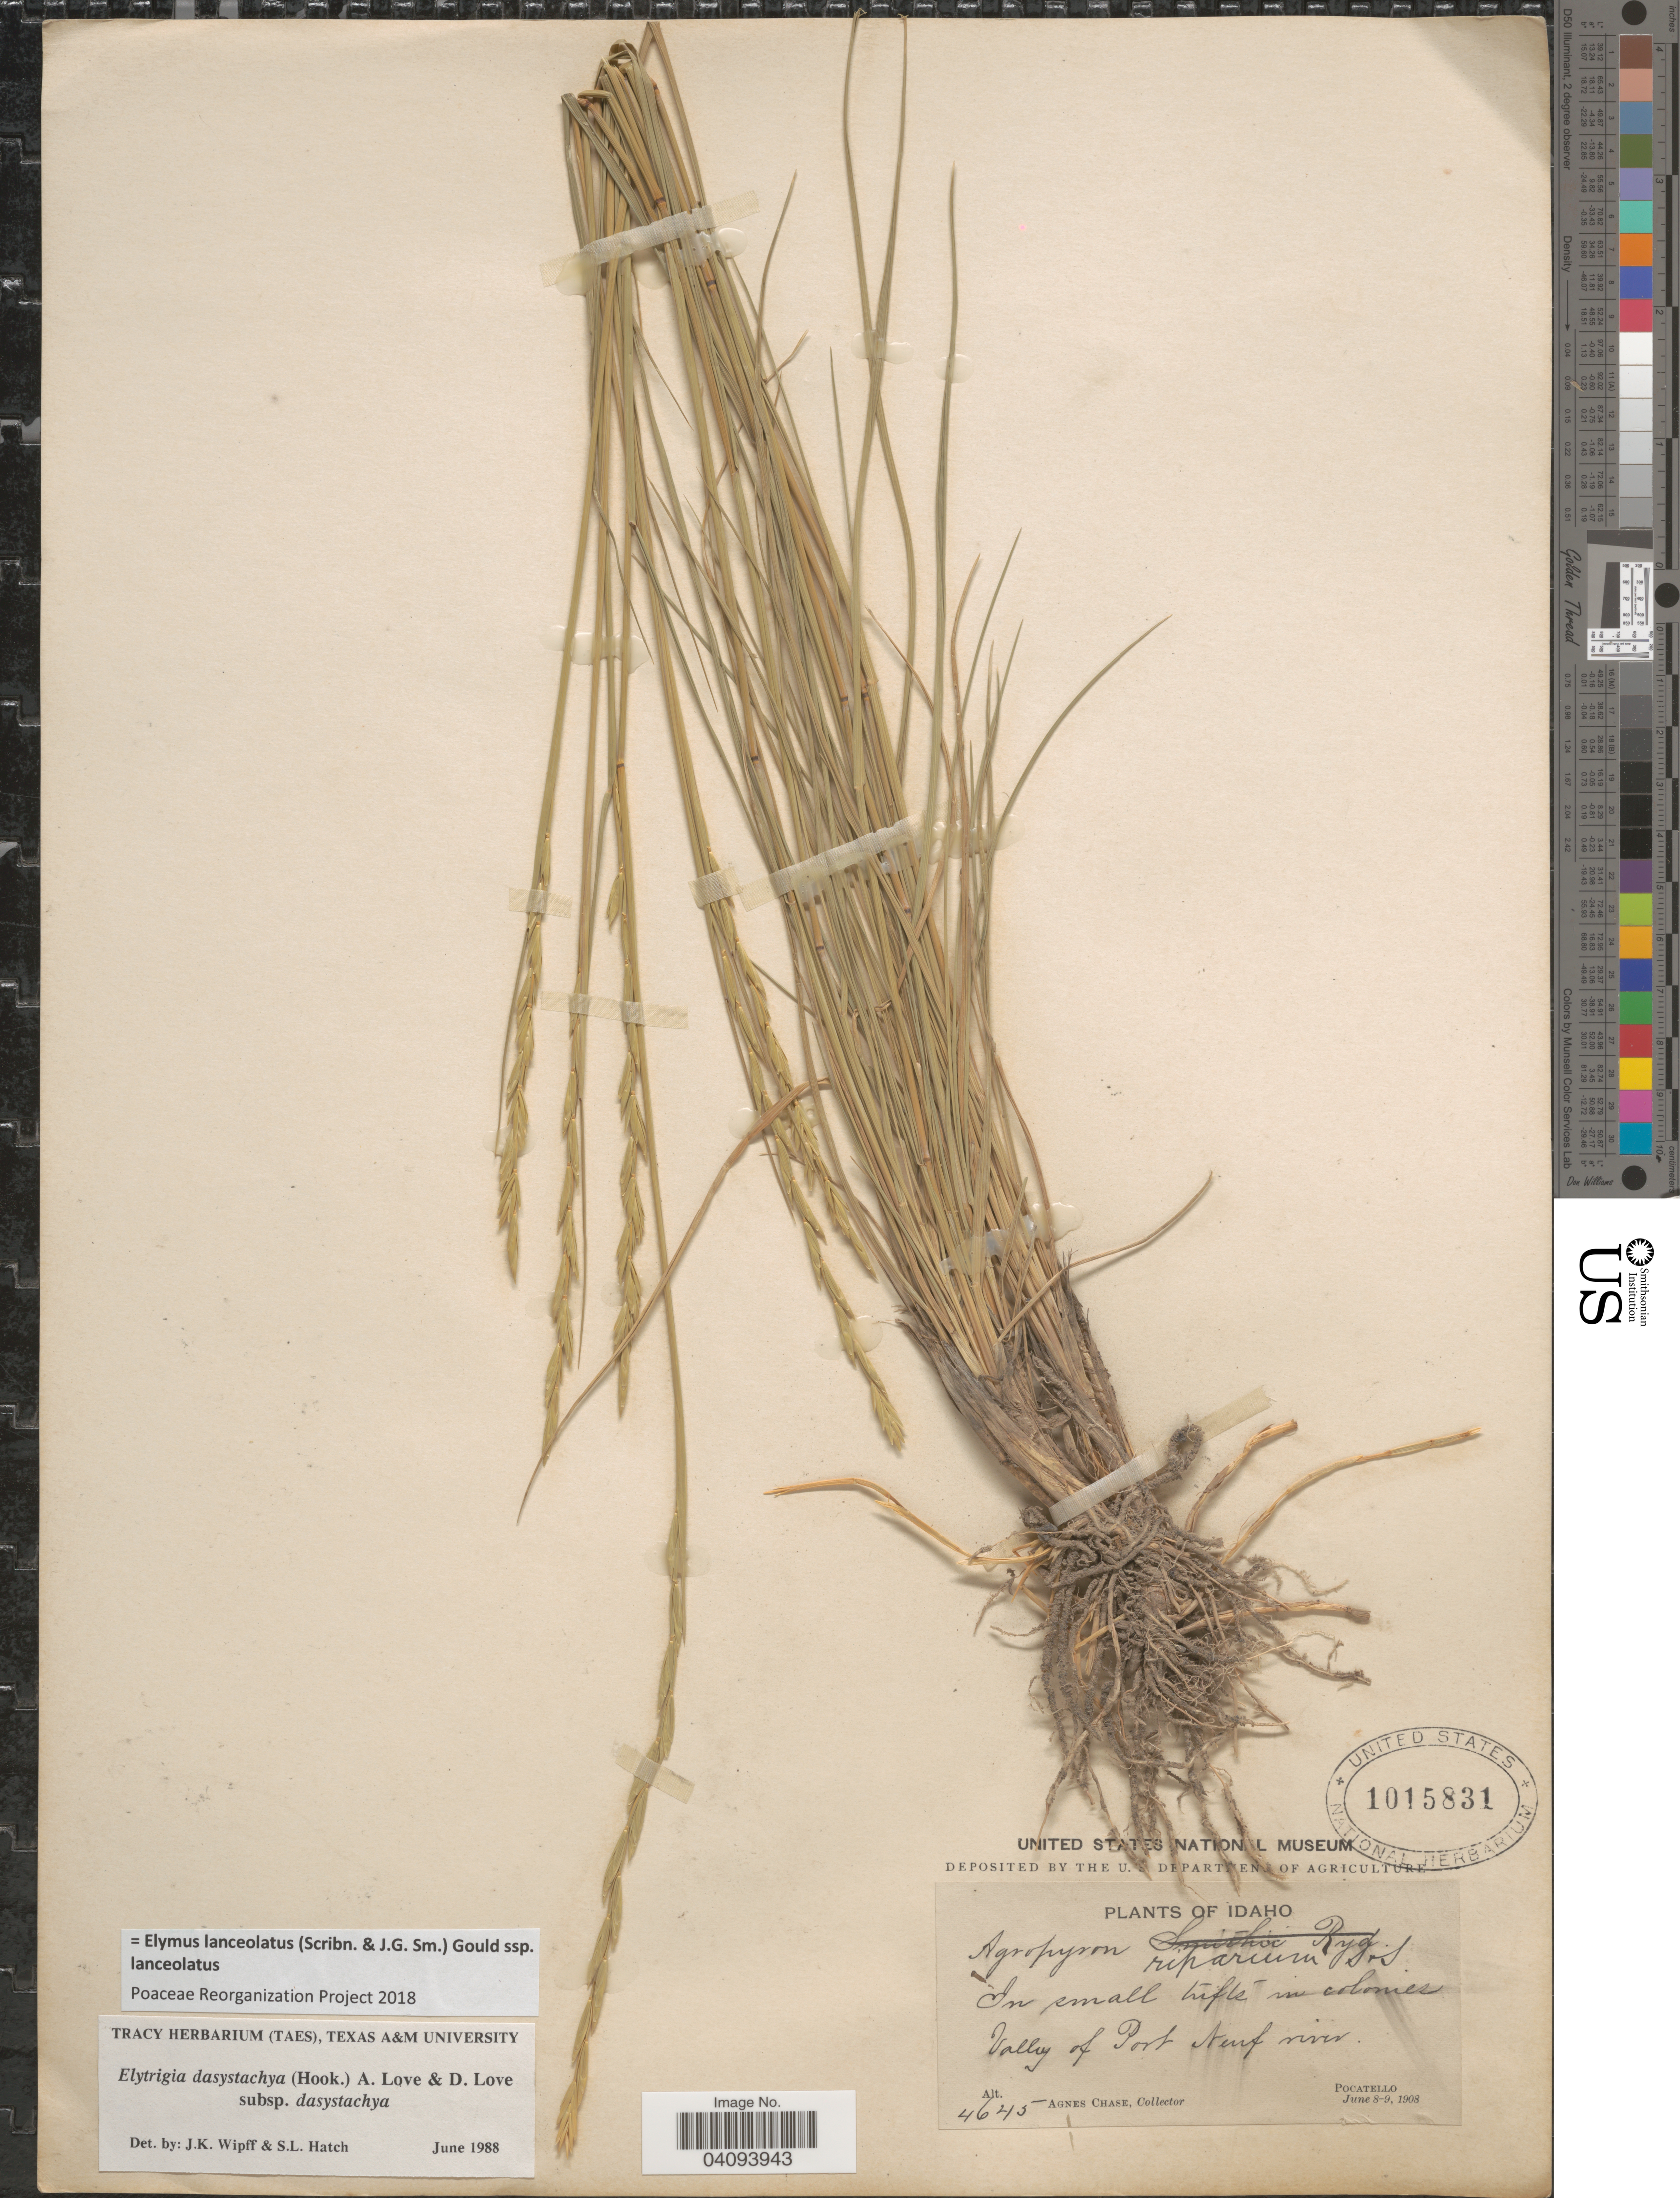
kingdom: Plantae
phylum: Tracheophyta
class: Liliopsida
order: Poales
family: Poaceae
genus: Elymus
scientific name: Elymus lanceolatus subsp. lanceolatus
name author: (Scribn. & J.G. Sm.) Gould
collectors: A. Chase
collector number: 4645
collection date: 1908-06-08/1908-06-09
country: United States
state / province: Idaho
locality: Valley of Port Neuf river. Pocatello.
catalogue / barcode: US 1015831